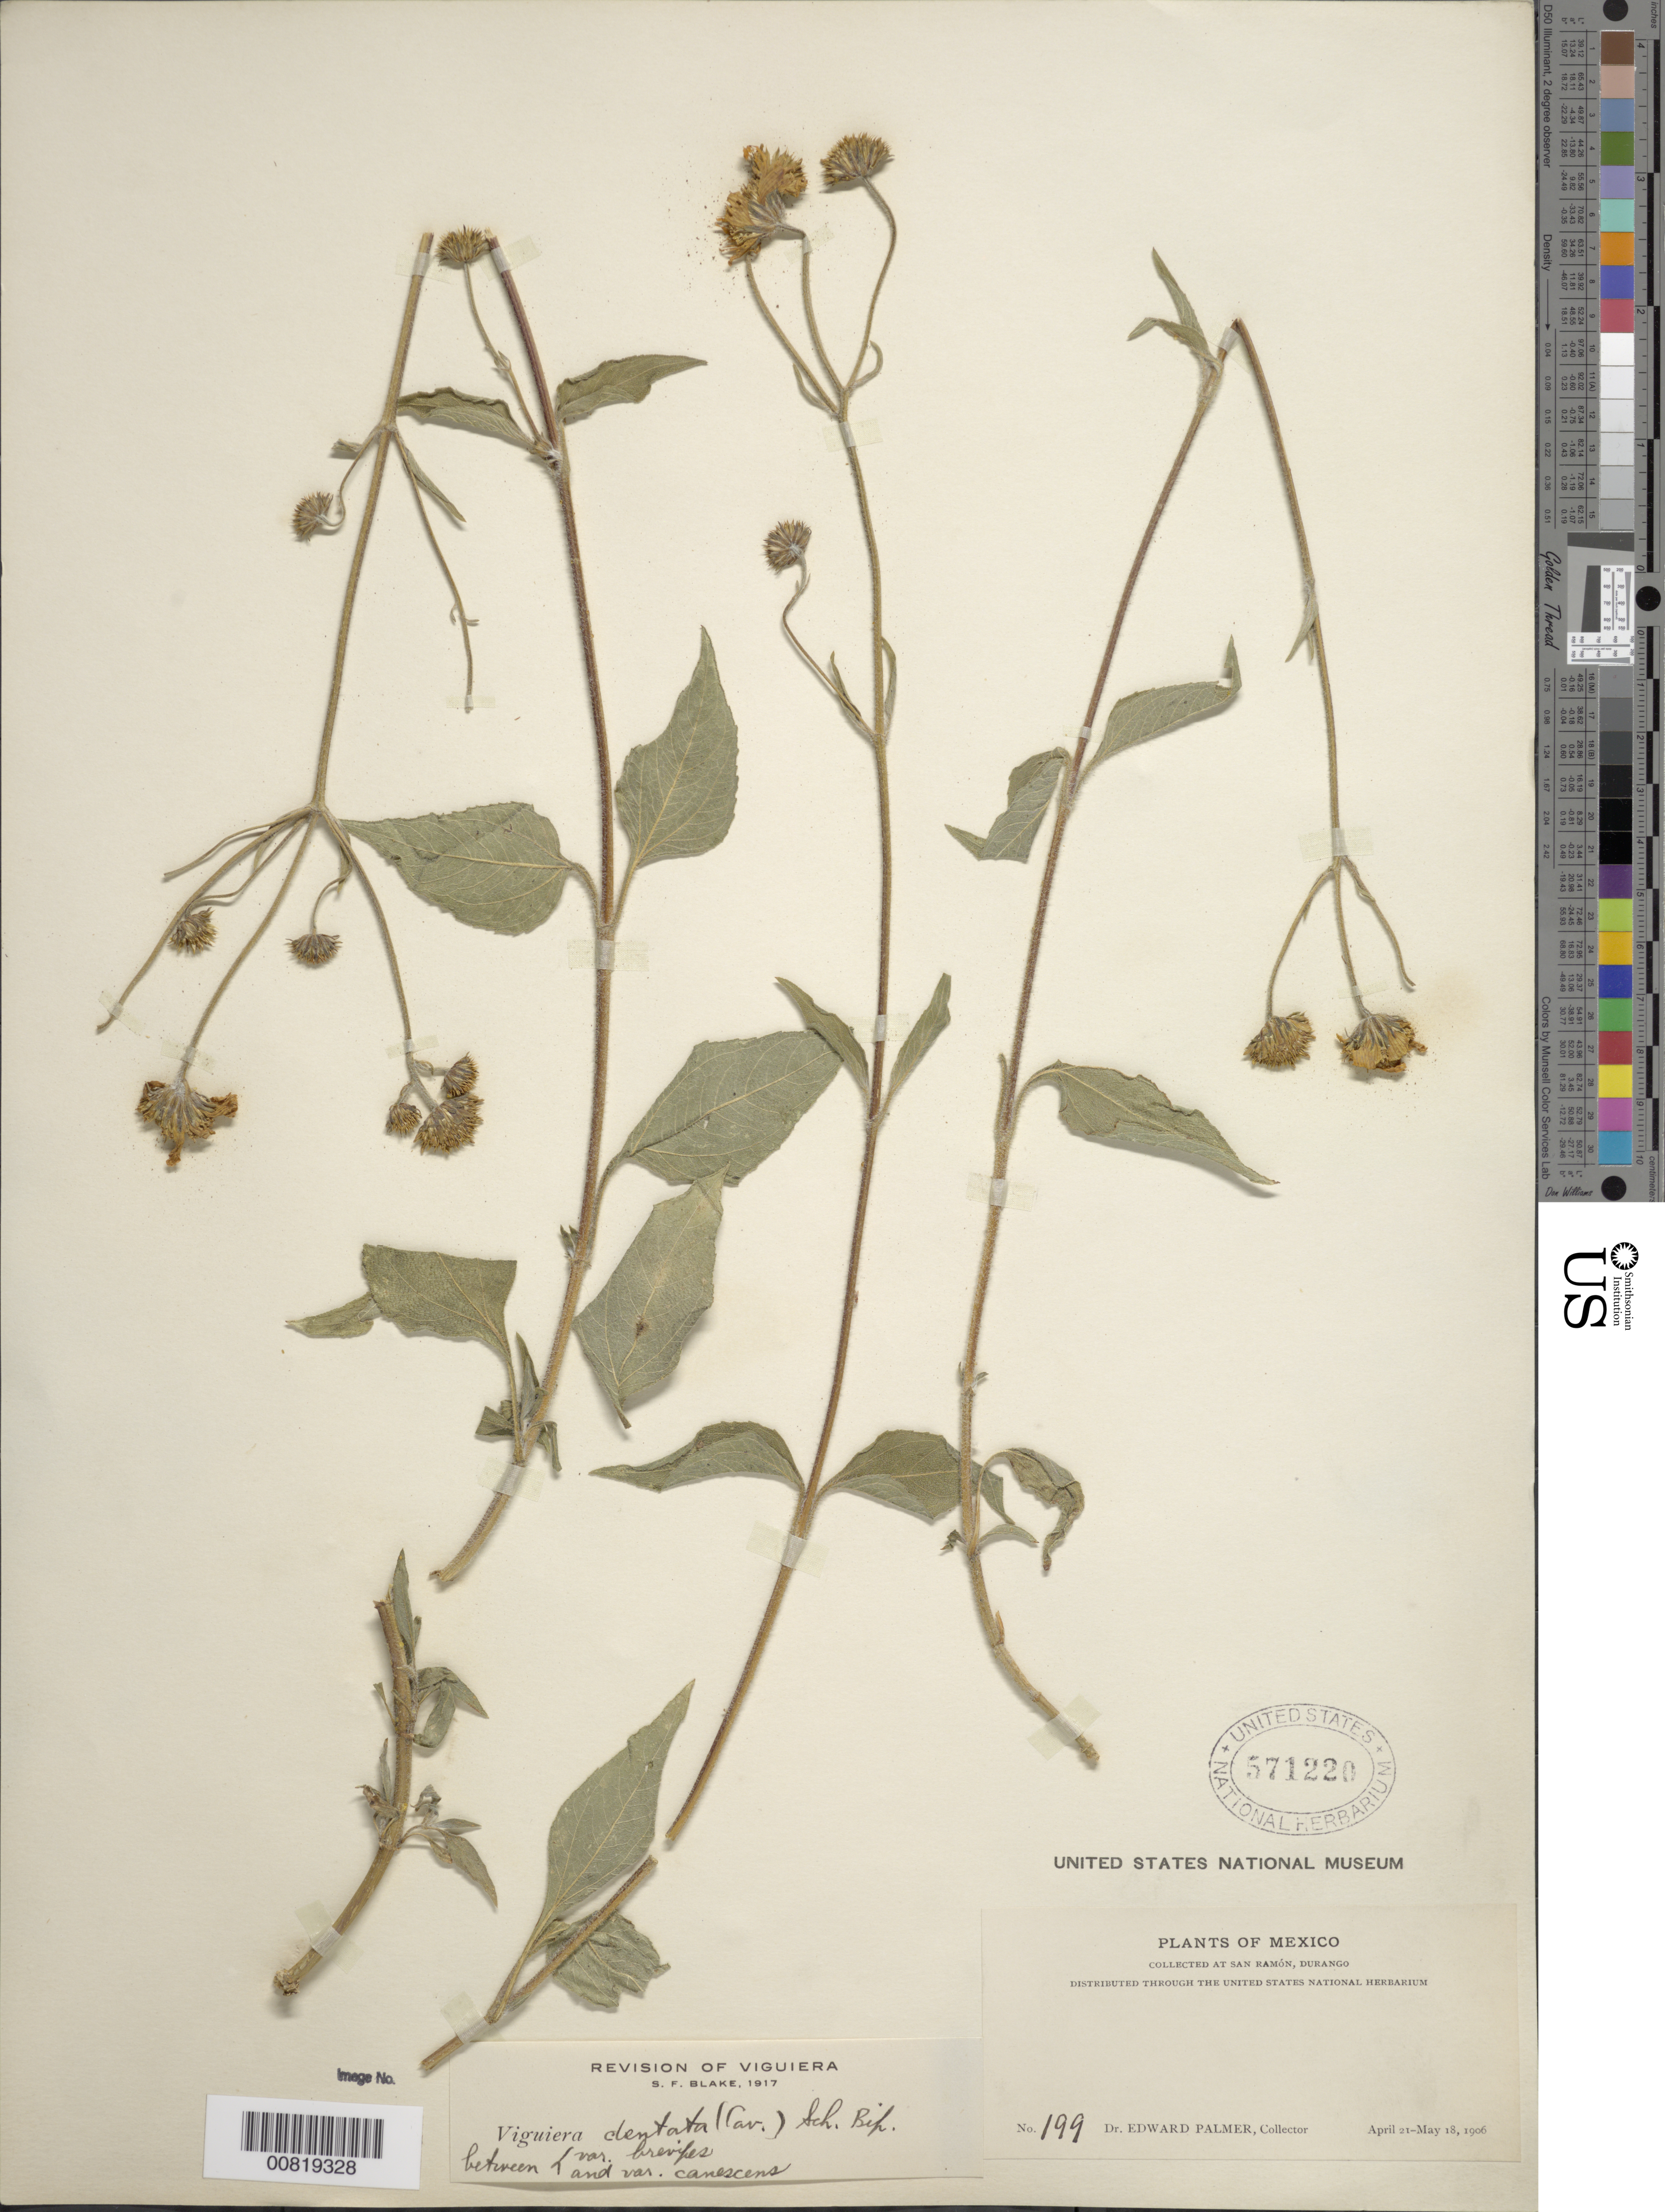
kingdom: Plantae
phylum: Tracheophyta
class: Magnoliopsida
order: Asterales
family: Asteraceae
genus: Viguiera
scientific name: Viguiera dentata var. brevipes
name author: (DC.) S.F. Blake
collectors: E. Palmer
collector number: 199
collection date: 1906-04-21/1906-05-18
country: Mexico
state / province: Durango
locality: At San Ramón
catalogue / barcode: US 571220